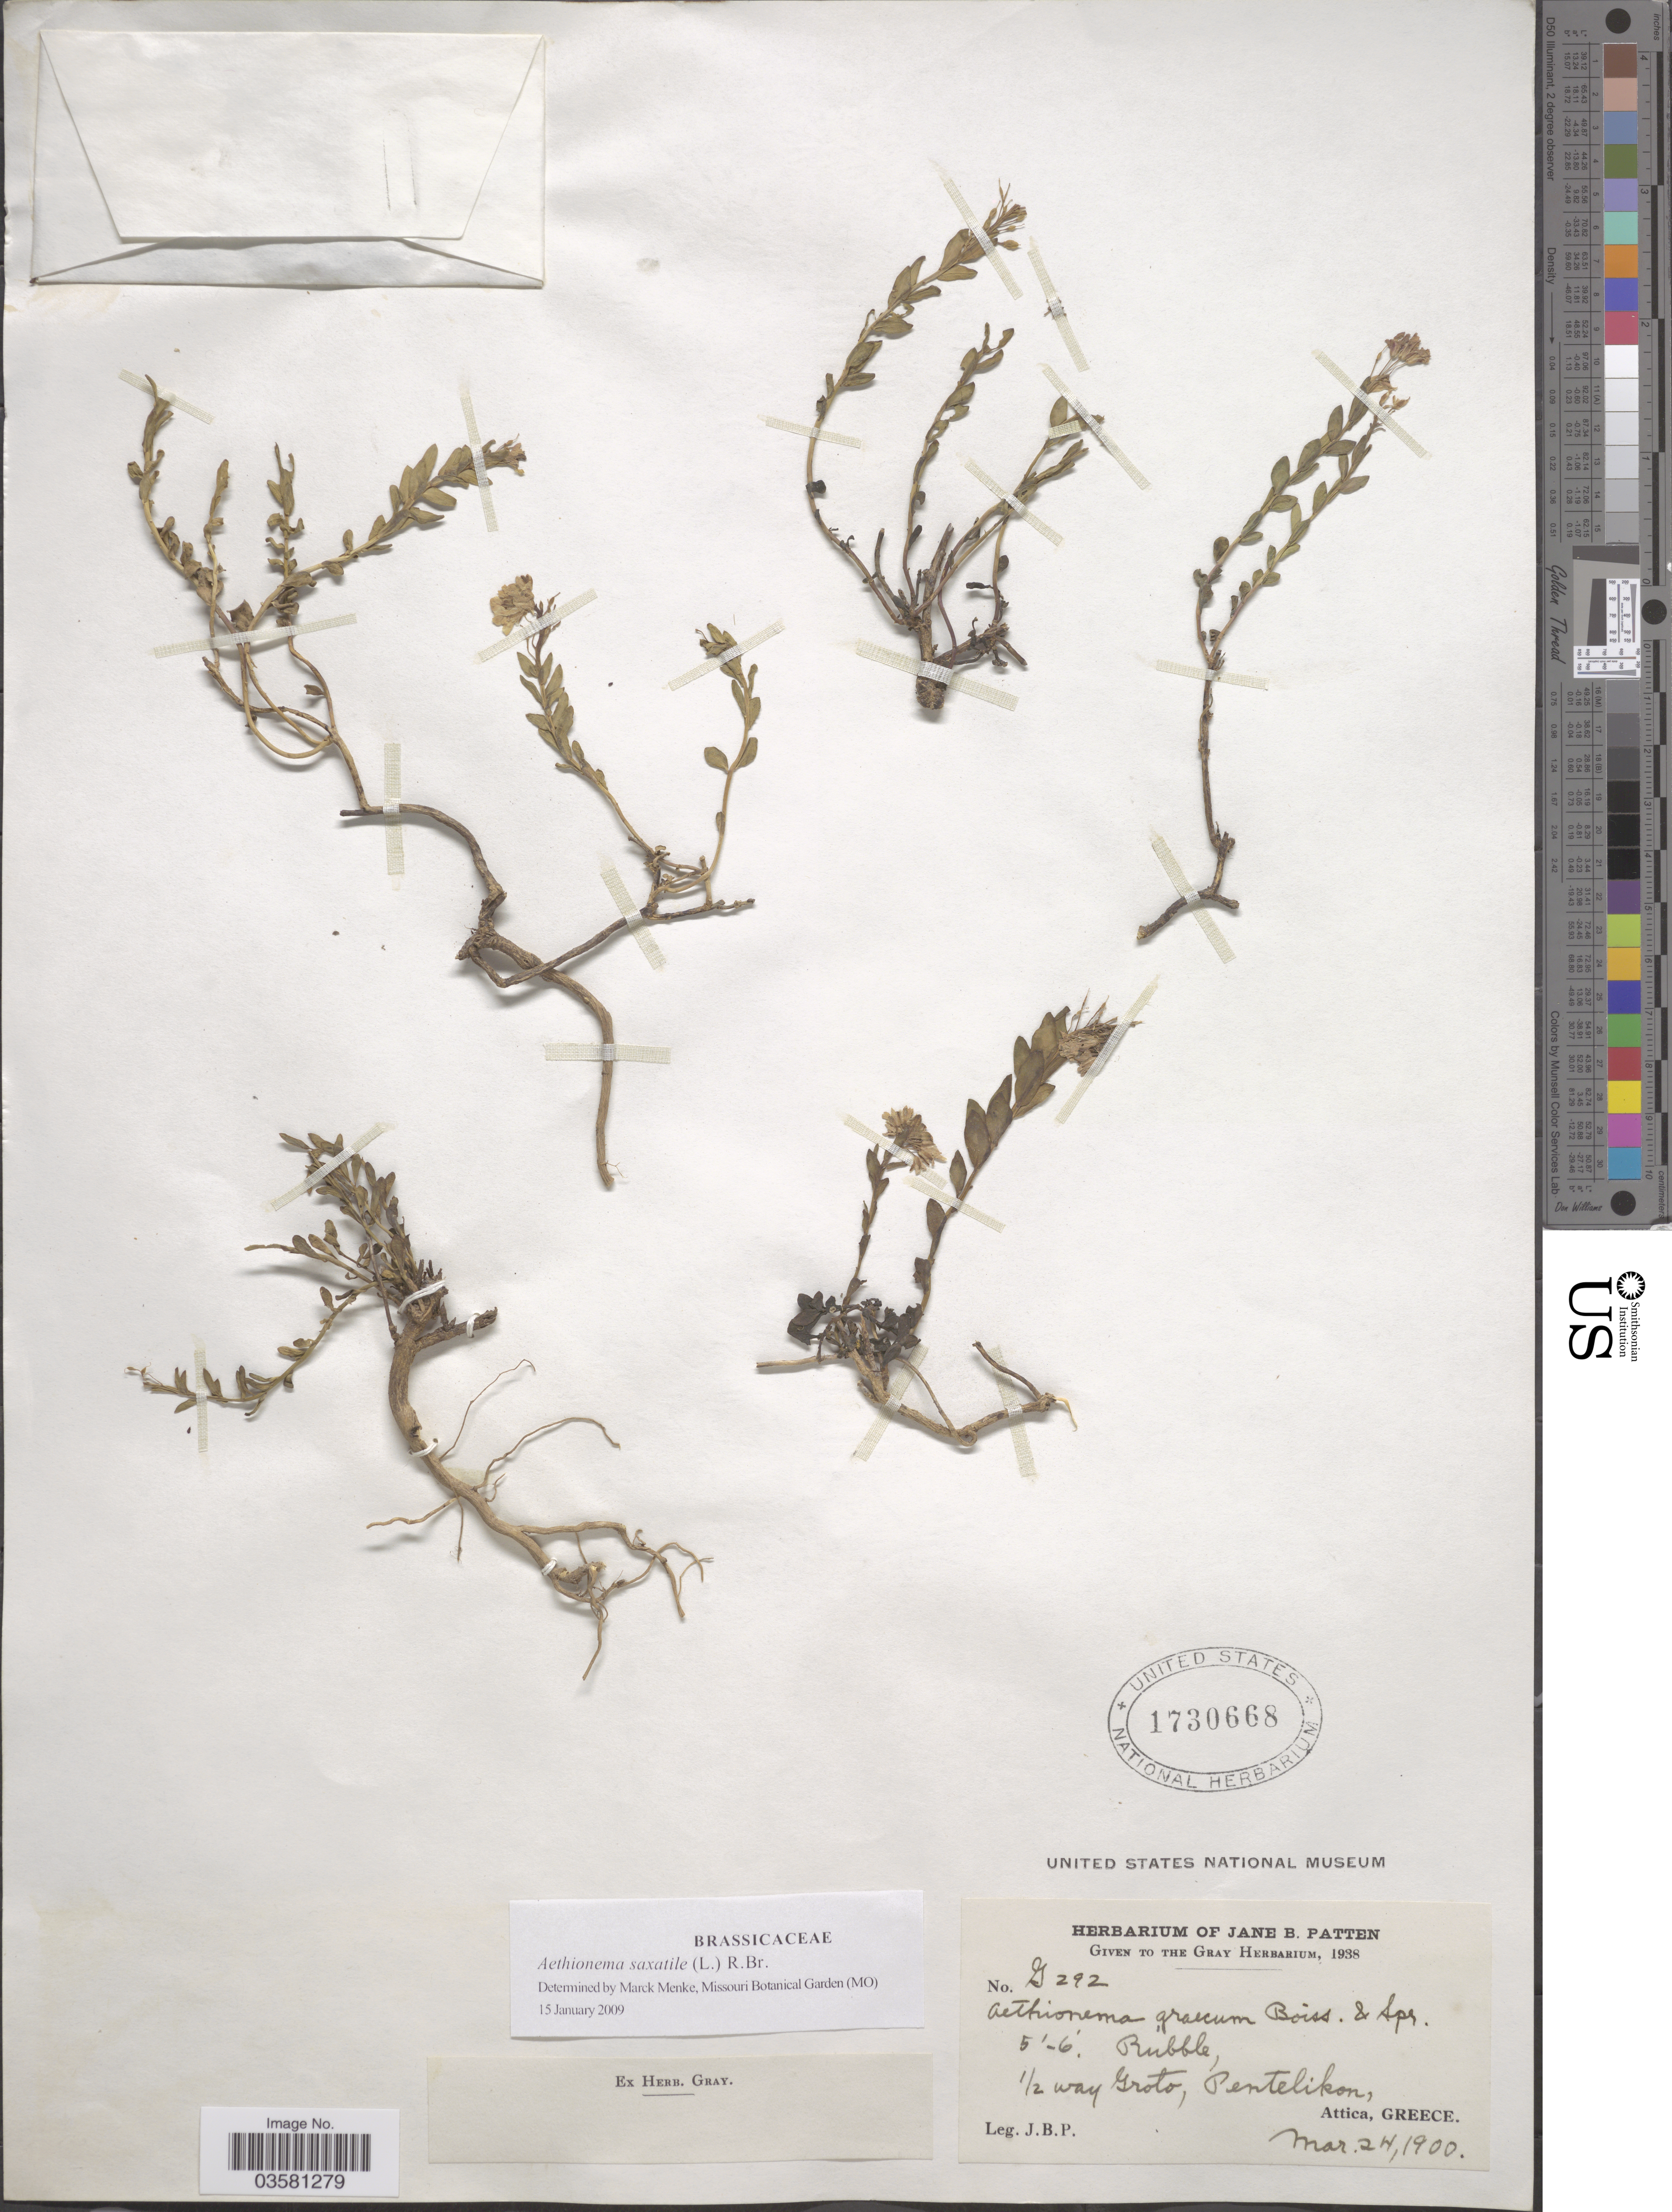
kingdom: Plantae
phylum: Tracheophyta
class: Magnoliopsida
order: Brassicales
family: Brassicaceae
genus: Aethionema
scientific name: Aethionema saxatile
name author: (L.) W.T. Aiton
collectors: J. Patten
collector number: G292*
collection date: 1900-03-24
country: Greece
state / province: Attica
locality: ½ way Groto, Pentelikon.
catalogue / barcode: US 1730668